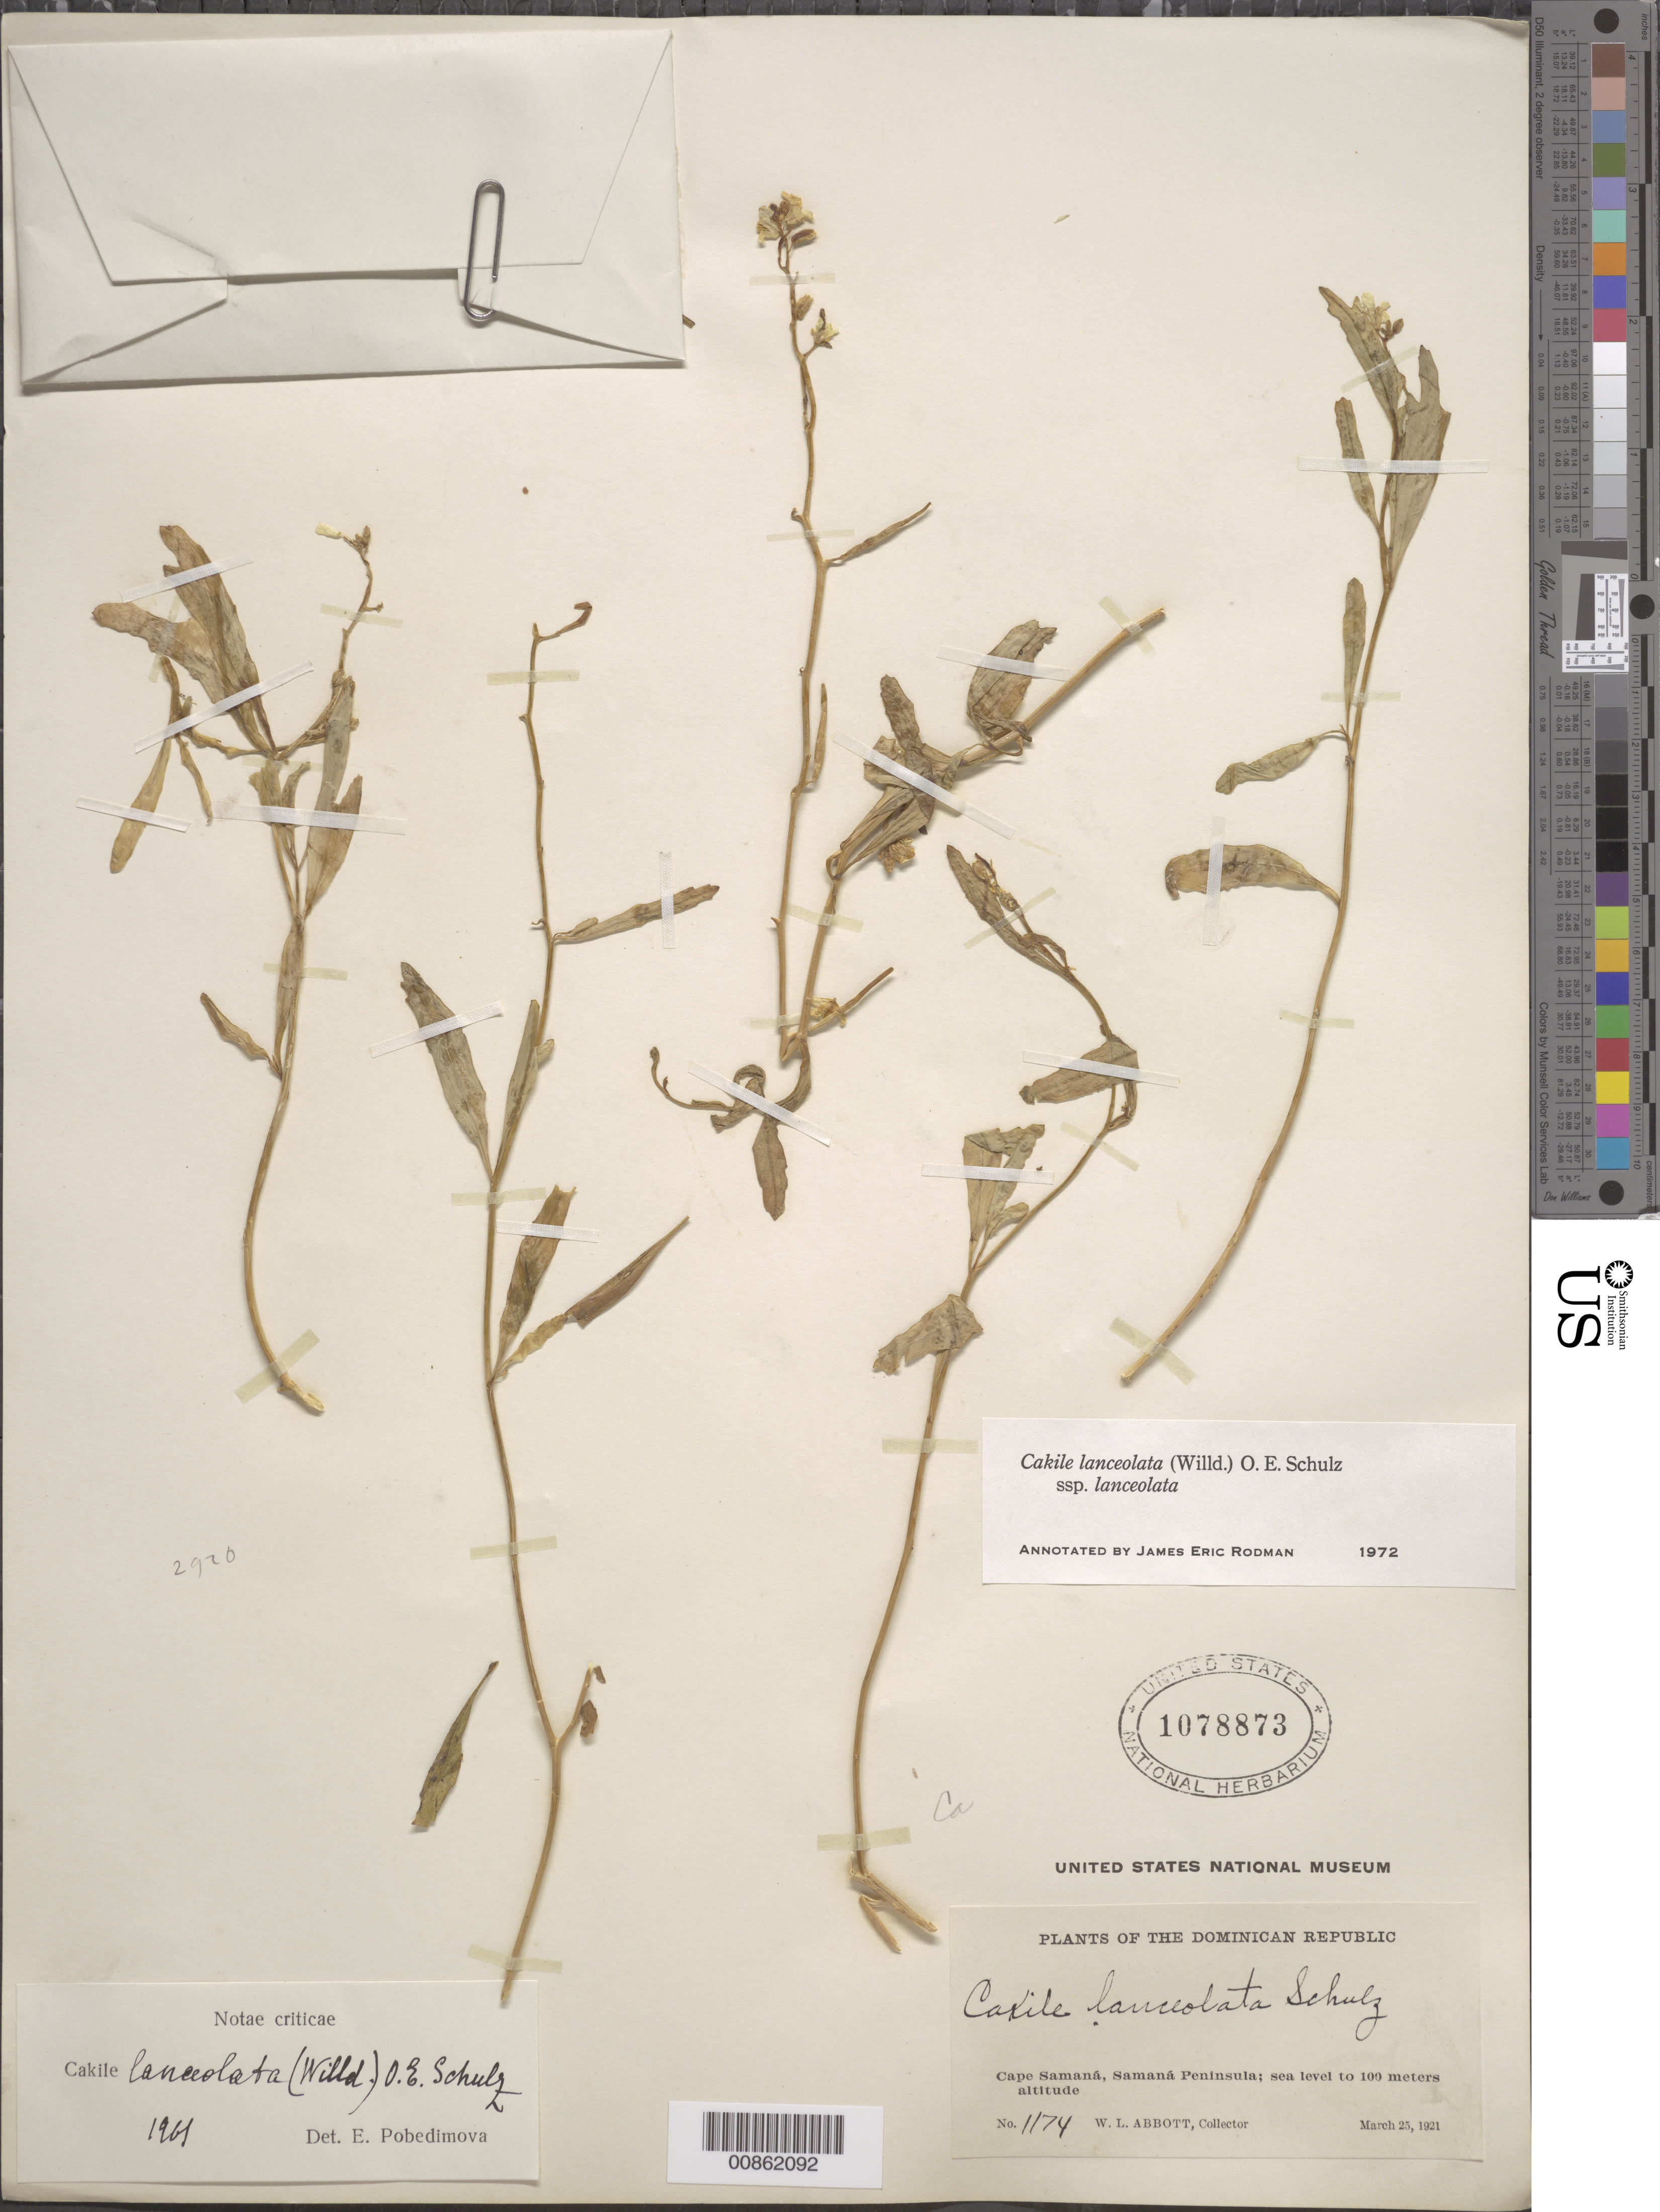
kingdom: Plantae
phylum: Tracheophyta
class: Magnoliopsida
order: Brassicales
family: Brassicaceae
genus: Cakile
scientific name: Cakile lanceolata subsp. lanceolata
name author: (Willd.) O.E. Schulz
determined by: Rodman, J. E.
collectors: W. L. Abbott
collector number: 1174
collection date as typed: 25 Mar 1921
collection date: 1921-03-25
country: Dominican Republic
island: Hispaniola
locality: Cape Samaná, Samaná Peninsula.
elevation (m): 0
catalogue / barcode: US 1078873